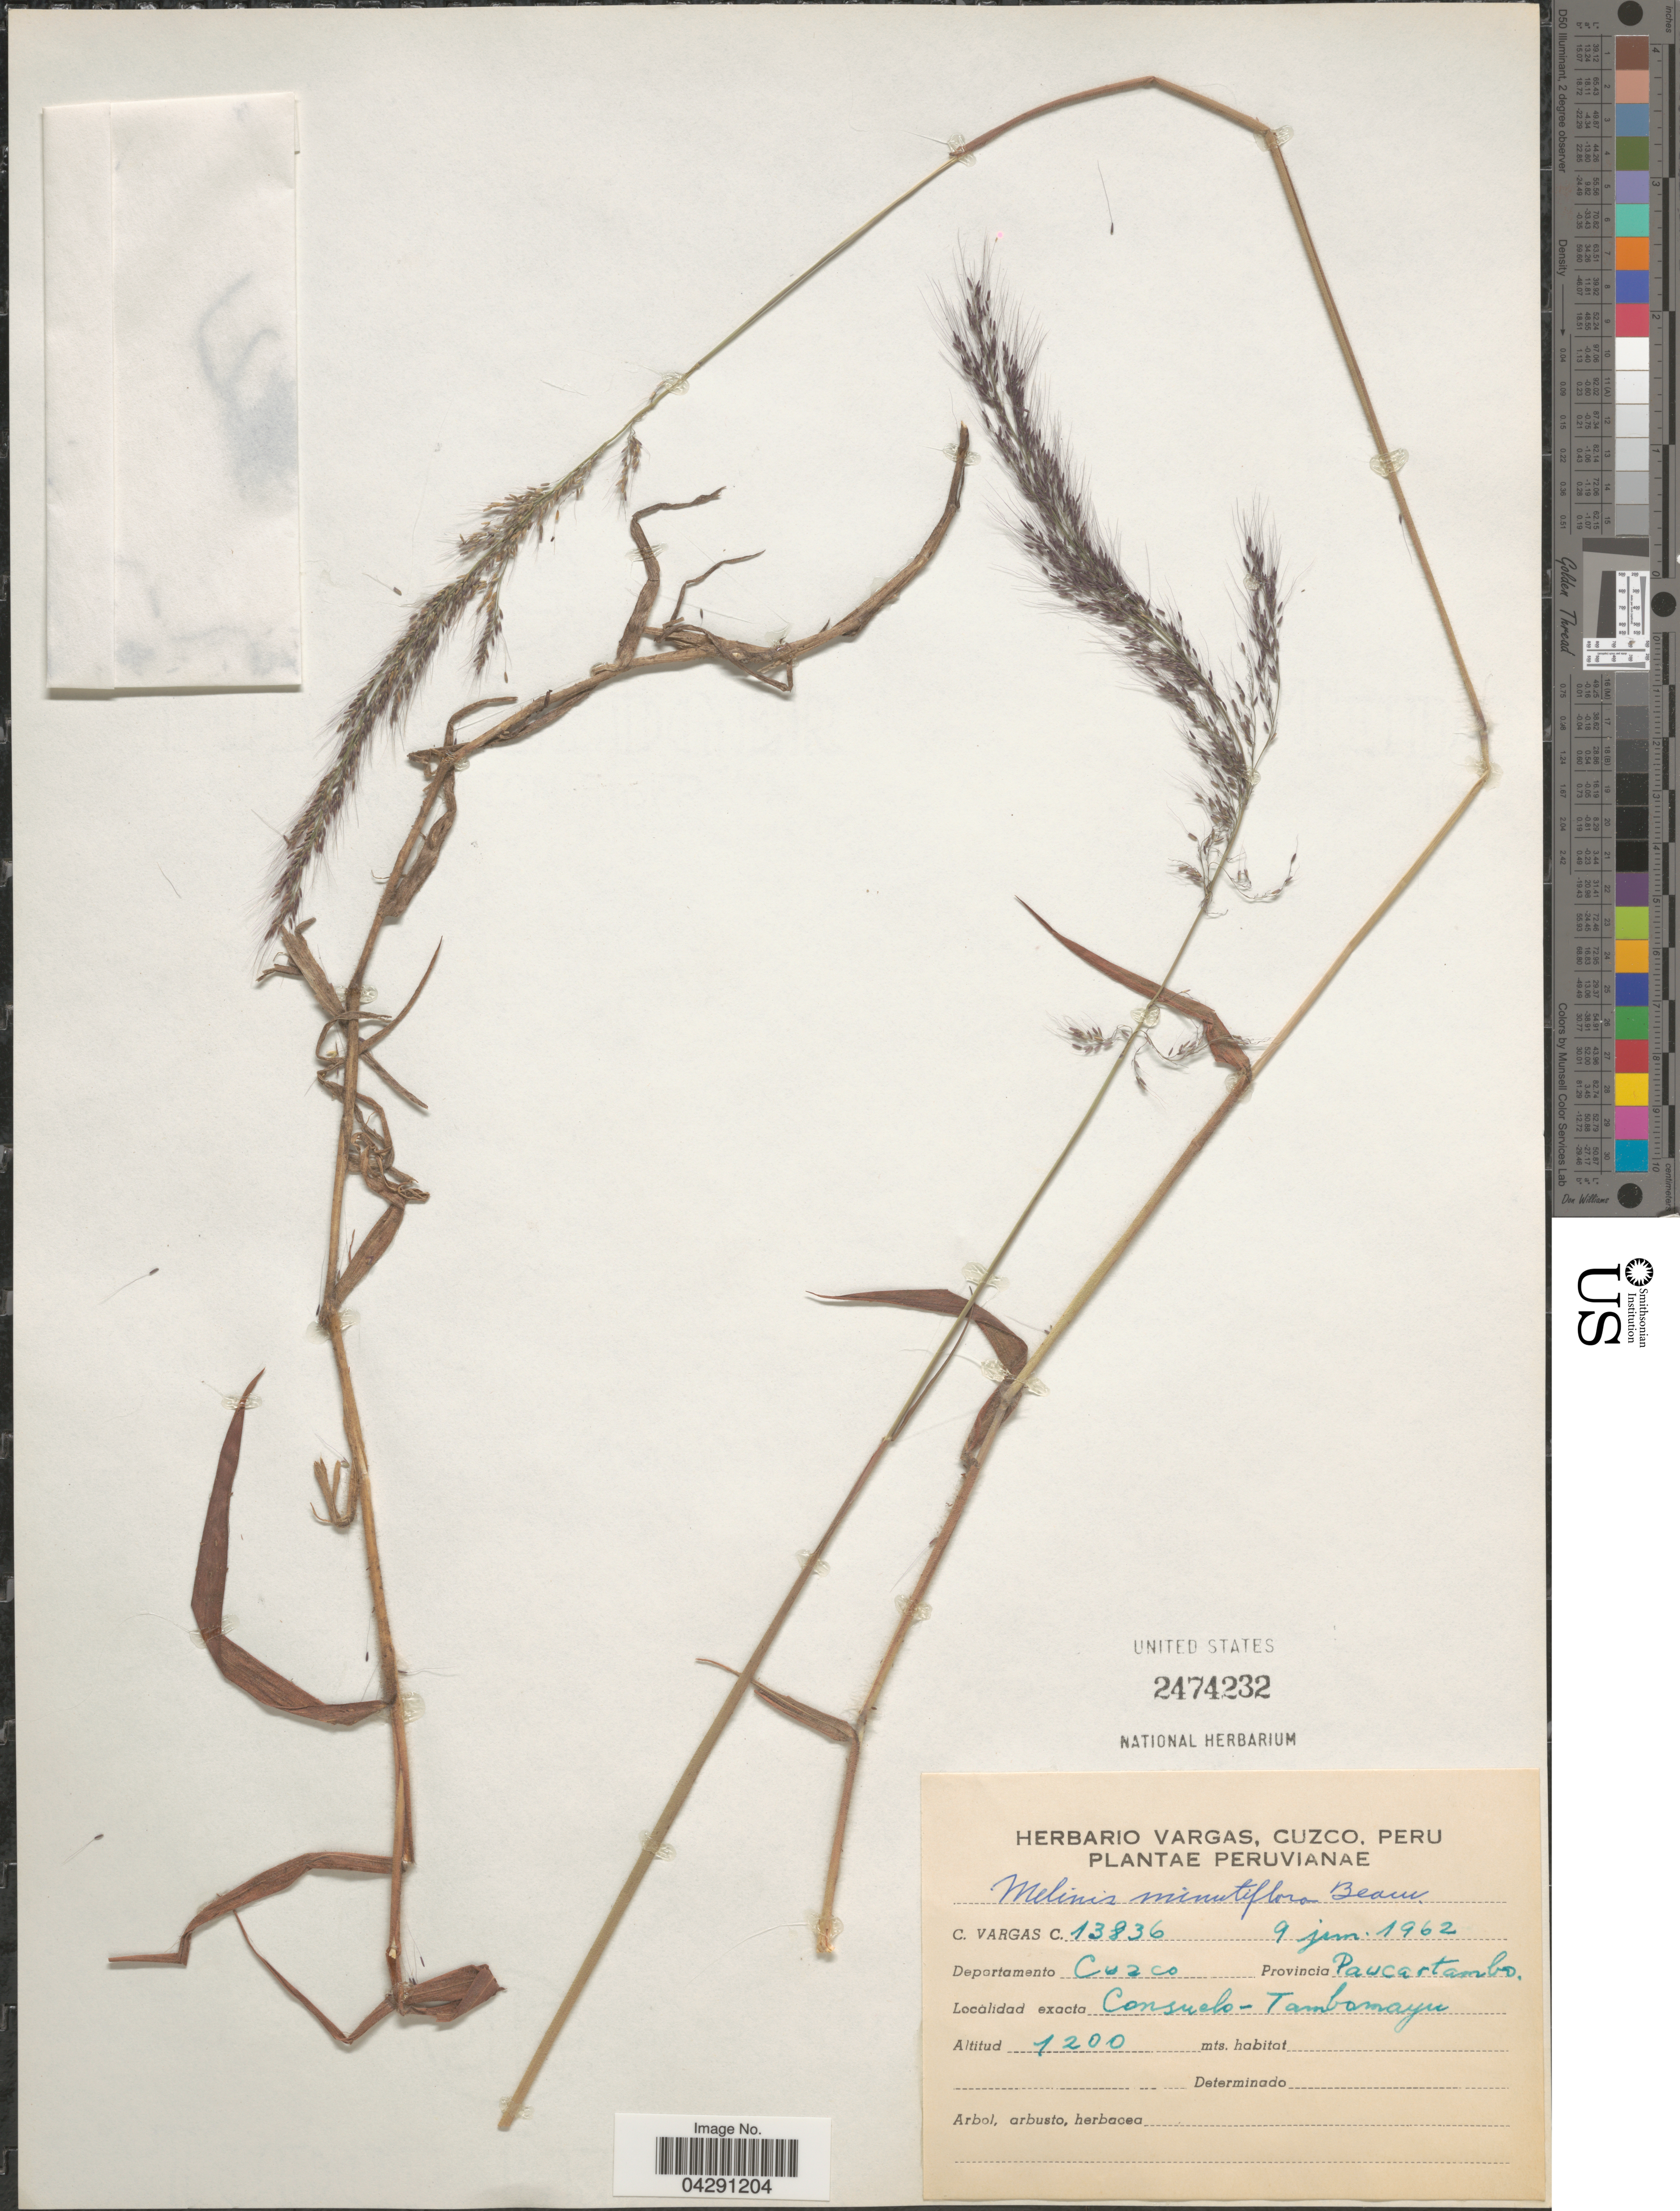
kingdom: Plantae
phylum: Tracheophyta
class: Liliopsida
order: Poales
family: Poaceae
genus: Melinis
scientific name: Melinis minutiflora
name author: P. Beauv.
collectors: C. Vargas Calderón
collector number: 13836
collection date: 1962-06-09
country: Peru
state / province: Cusco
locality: Peruvianae. Departamento Cuzco. Provincia Paucartambo. Consuelo-Tambomayu.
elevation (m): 1200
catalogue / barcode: US 2474232